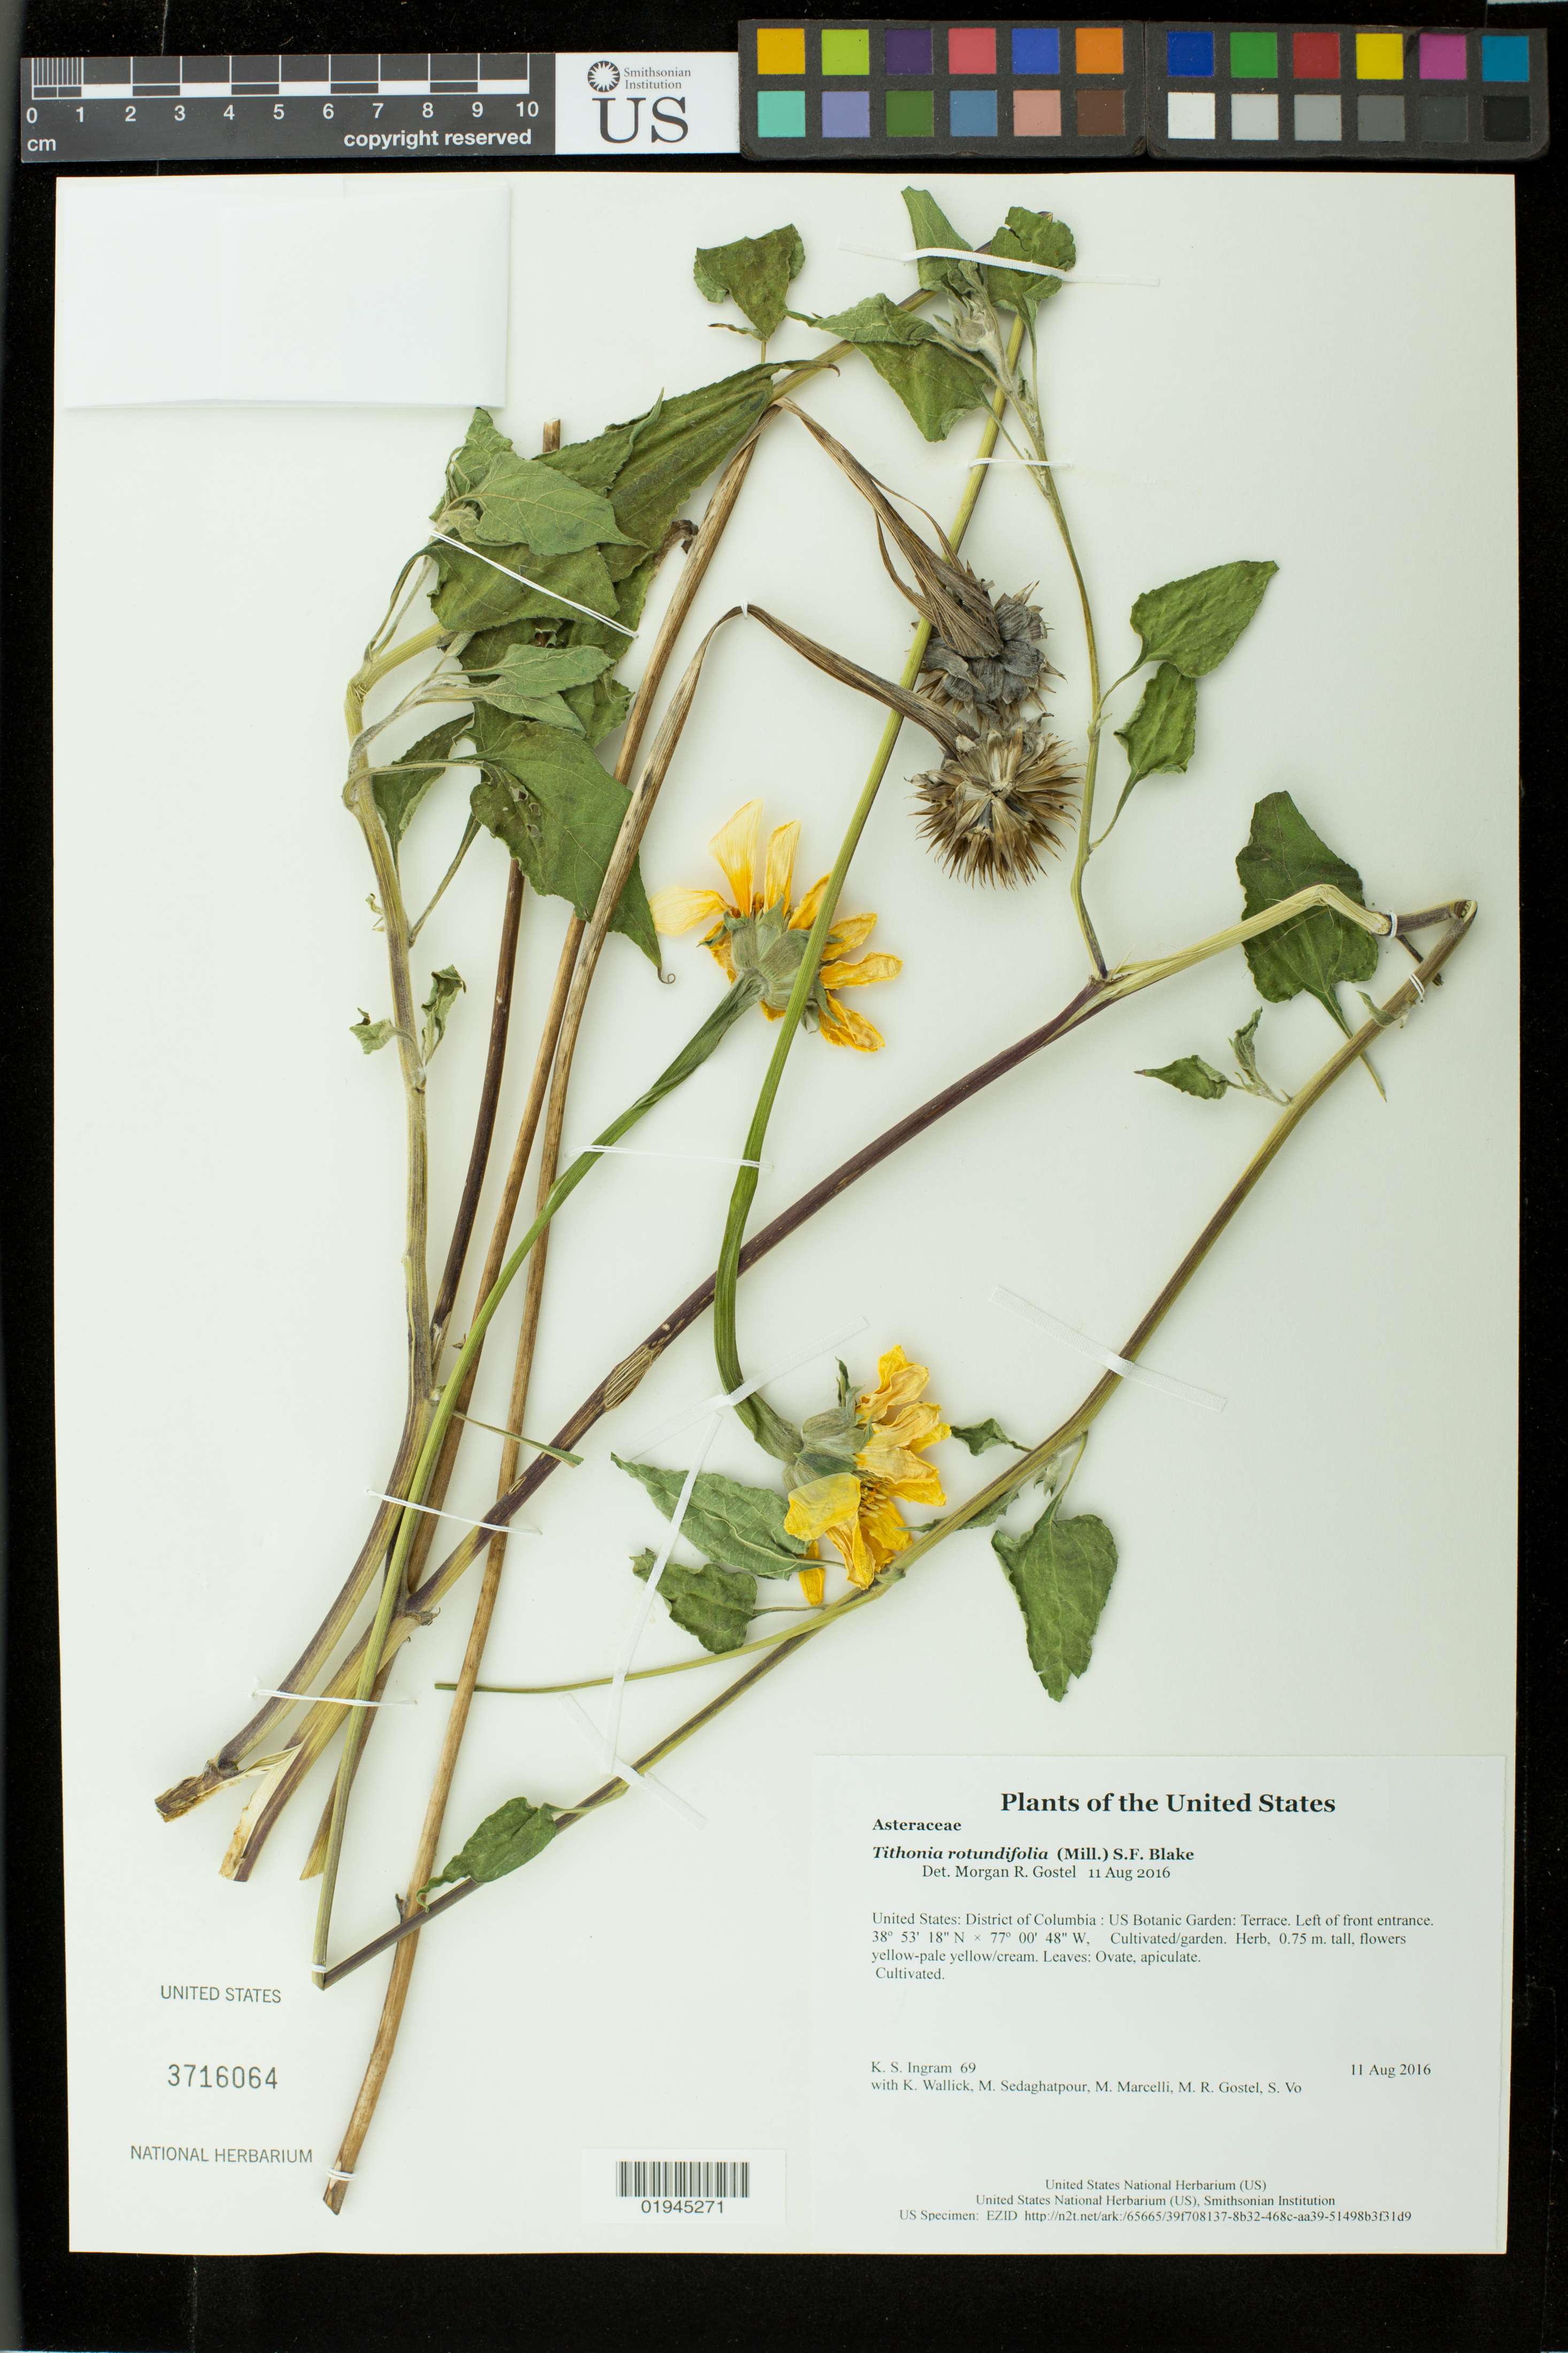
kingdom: Plantae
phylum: Tracheophyta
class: Magnoliopsida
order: Asterales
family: Asteraceae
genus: Tithonia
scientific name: Tithonia rotundifolia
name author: (Mill.) S.F. Blake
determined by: Gostel, Morgan R., (BRIT), Botanical Research Institute of Texas (UNITED STATES)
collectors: K. S. Ingram, K. Wallick, M. Sedaghatpour, M. Marcelli, M. R. Gostel & S. Vo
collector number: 69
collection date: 2016-08-11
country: United States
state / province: District of Columbia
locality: US Botanic Garden: Terrace. Left of front entrance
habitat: Cultivated/garden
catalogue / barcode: US 3716064